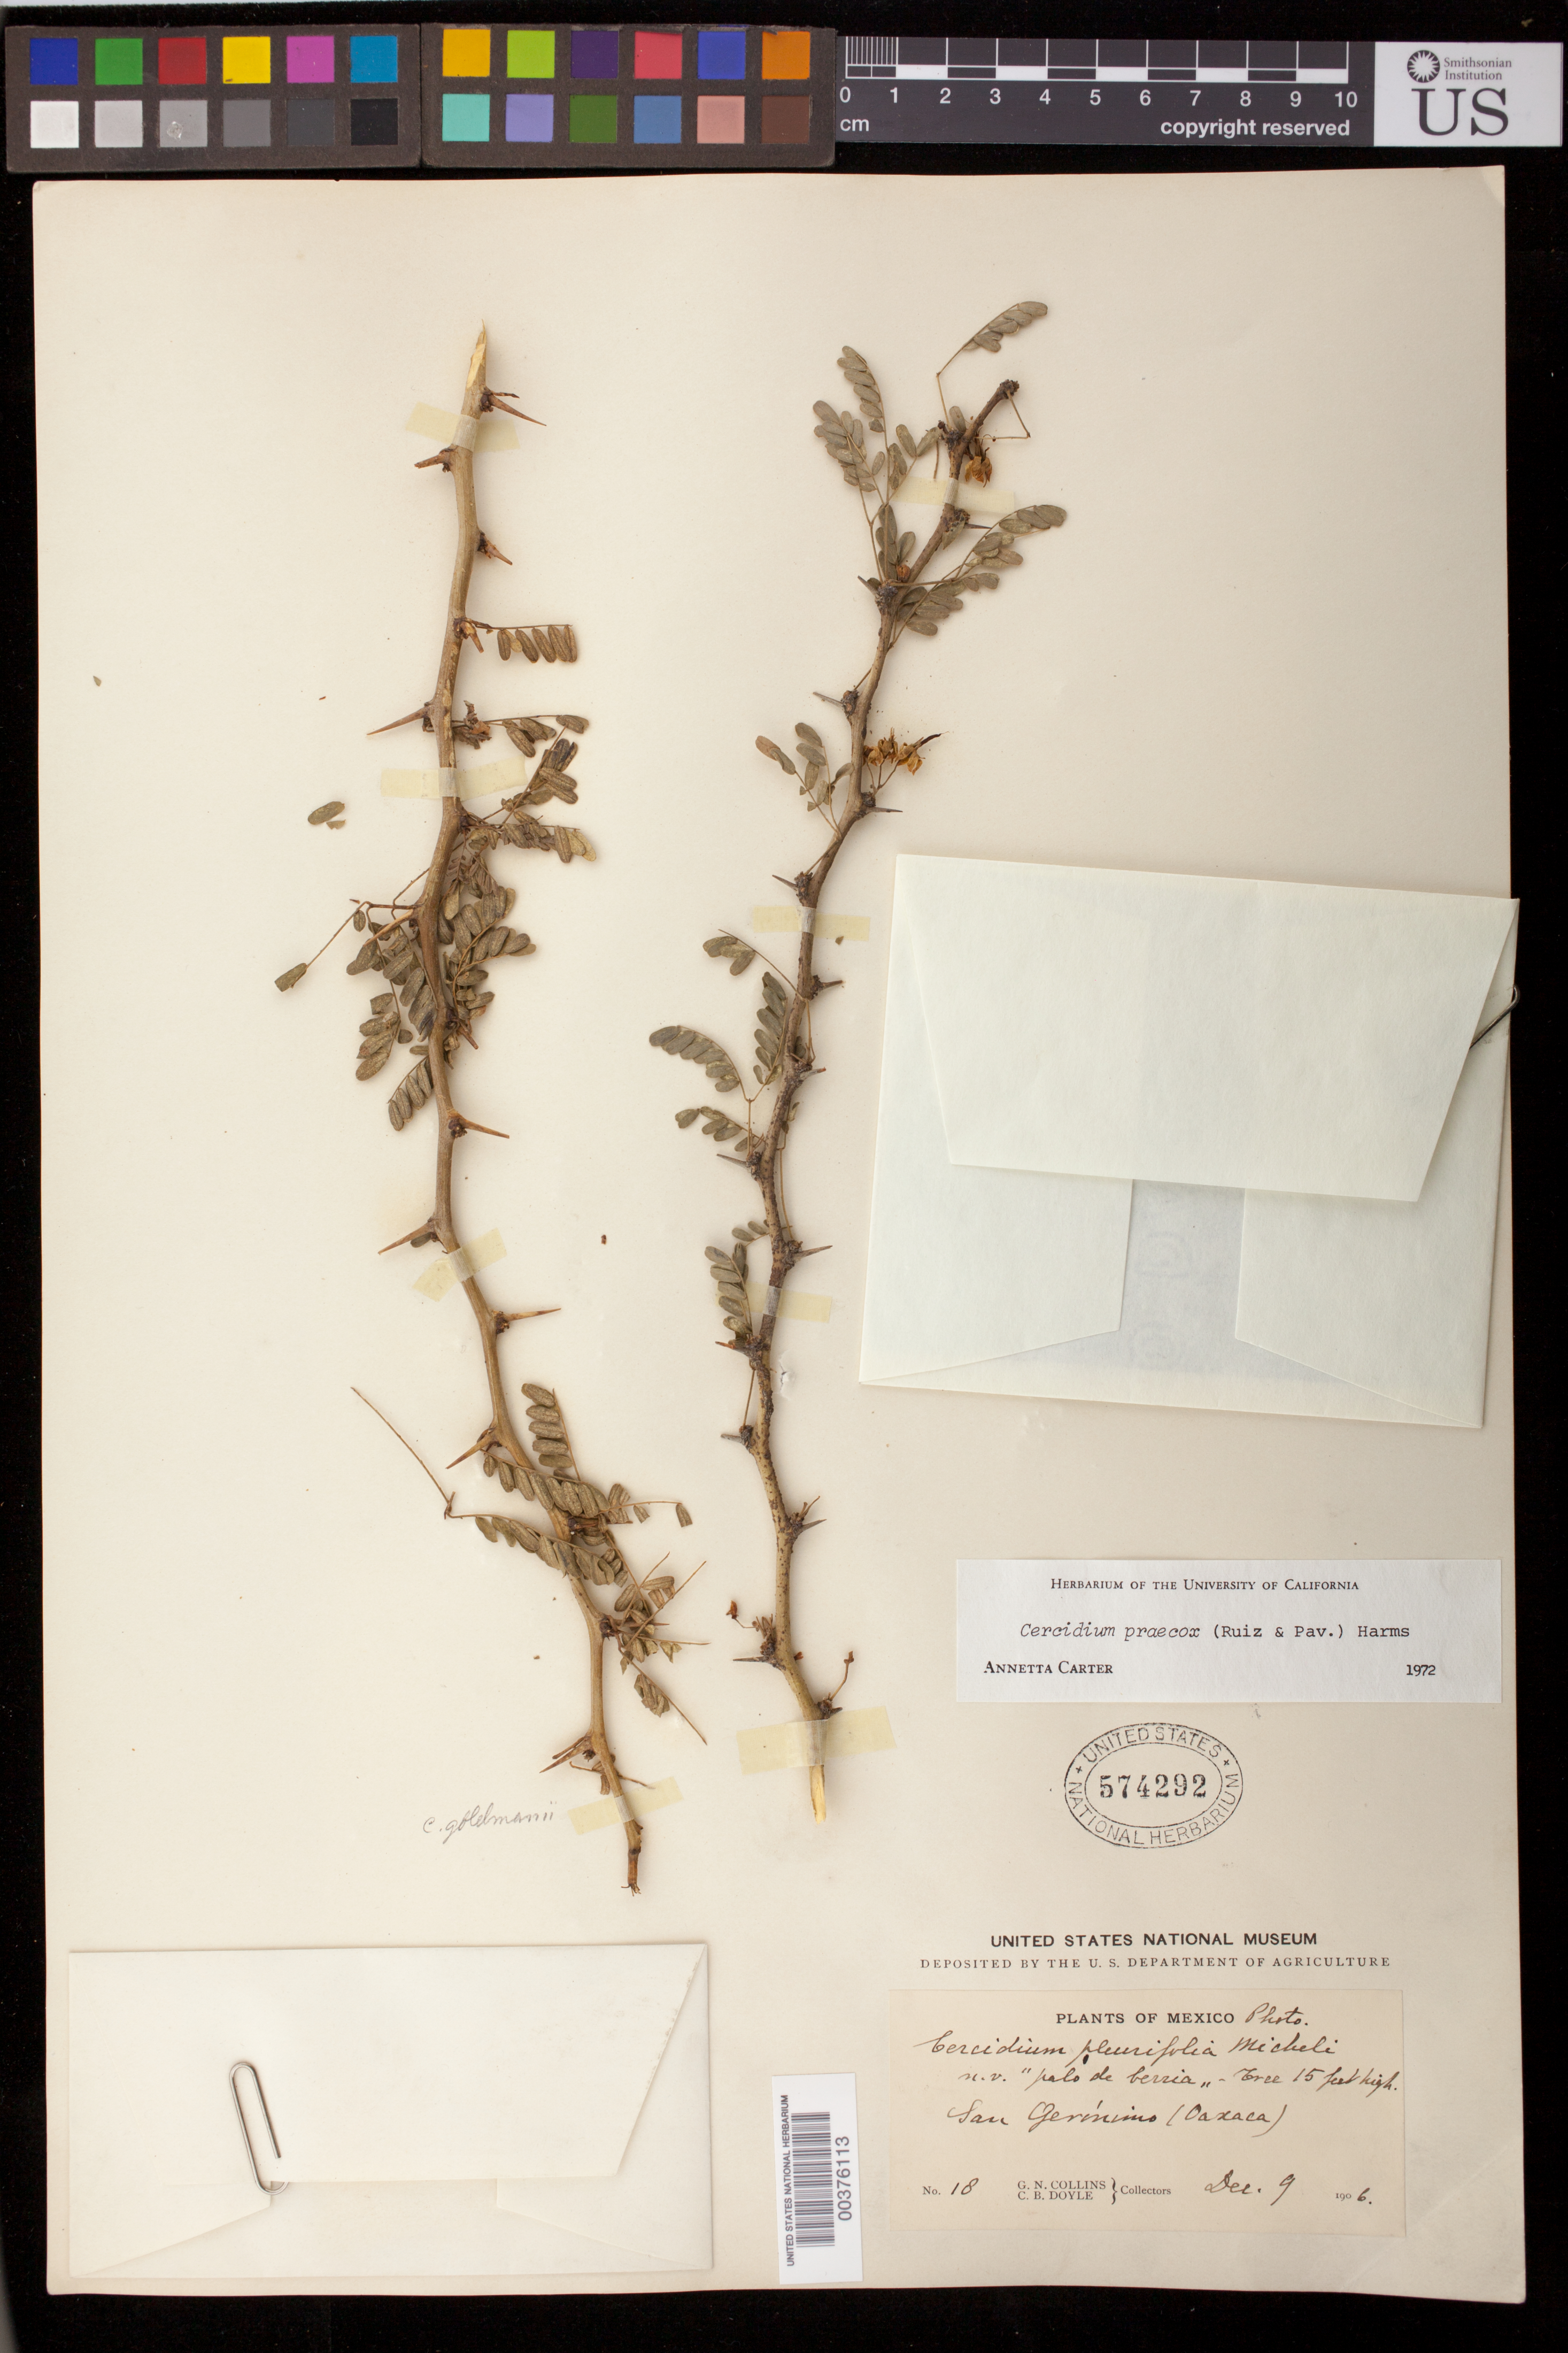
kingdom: Plantae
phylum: Tracheophyta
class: Magnoliopsida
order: Fabales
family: Fabaceae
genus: Parkinsonia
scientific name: Parkinsonia praecox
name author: (Ruiz & Pav.) J.E. Hawkins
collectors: G. Collins & C. Doyle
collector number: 18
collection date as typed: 09 Dec 1906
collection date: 1906-12-09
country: Mexico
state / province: Oaxaca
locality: San Geronimo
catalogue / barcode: US 574292